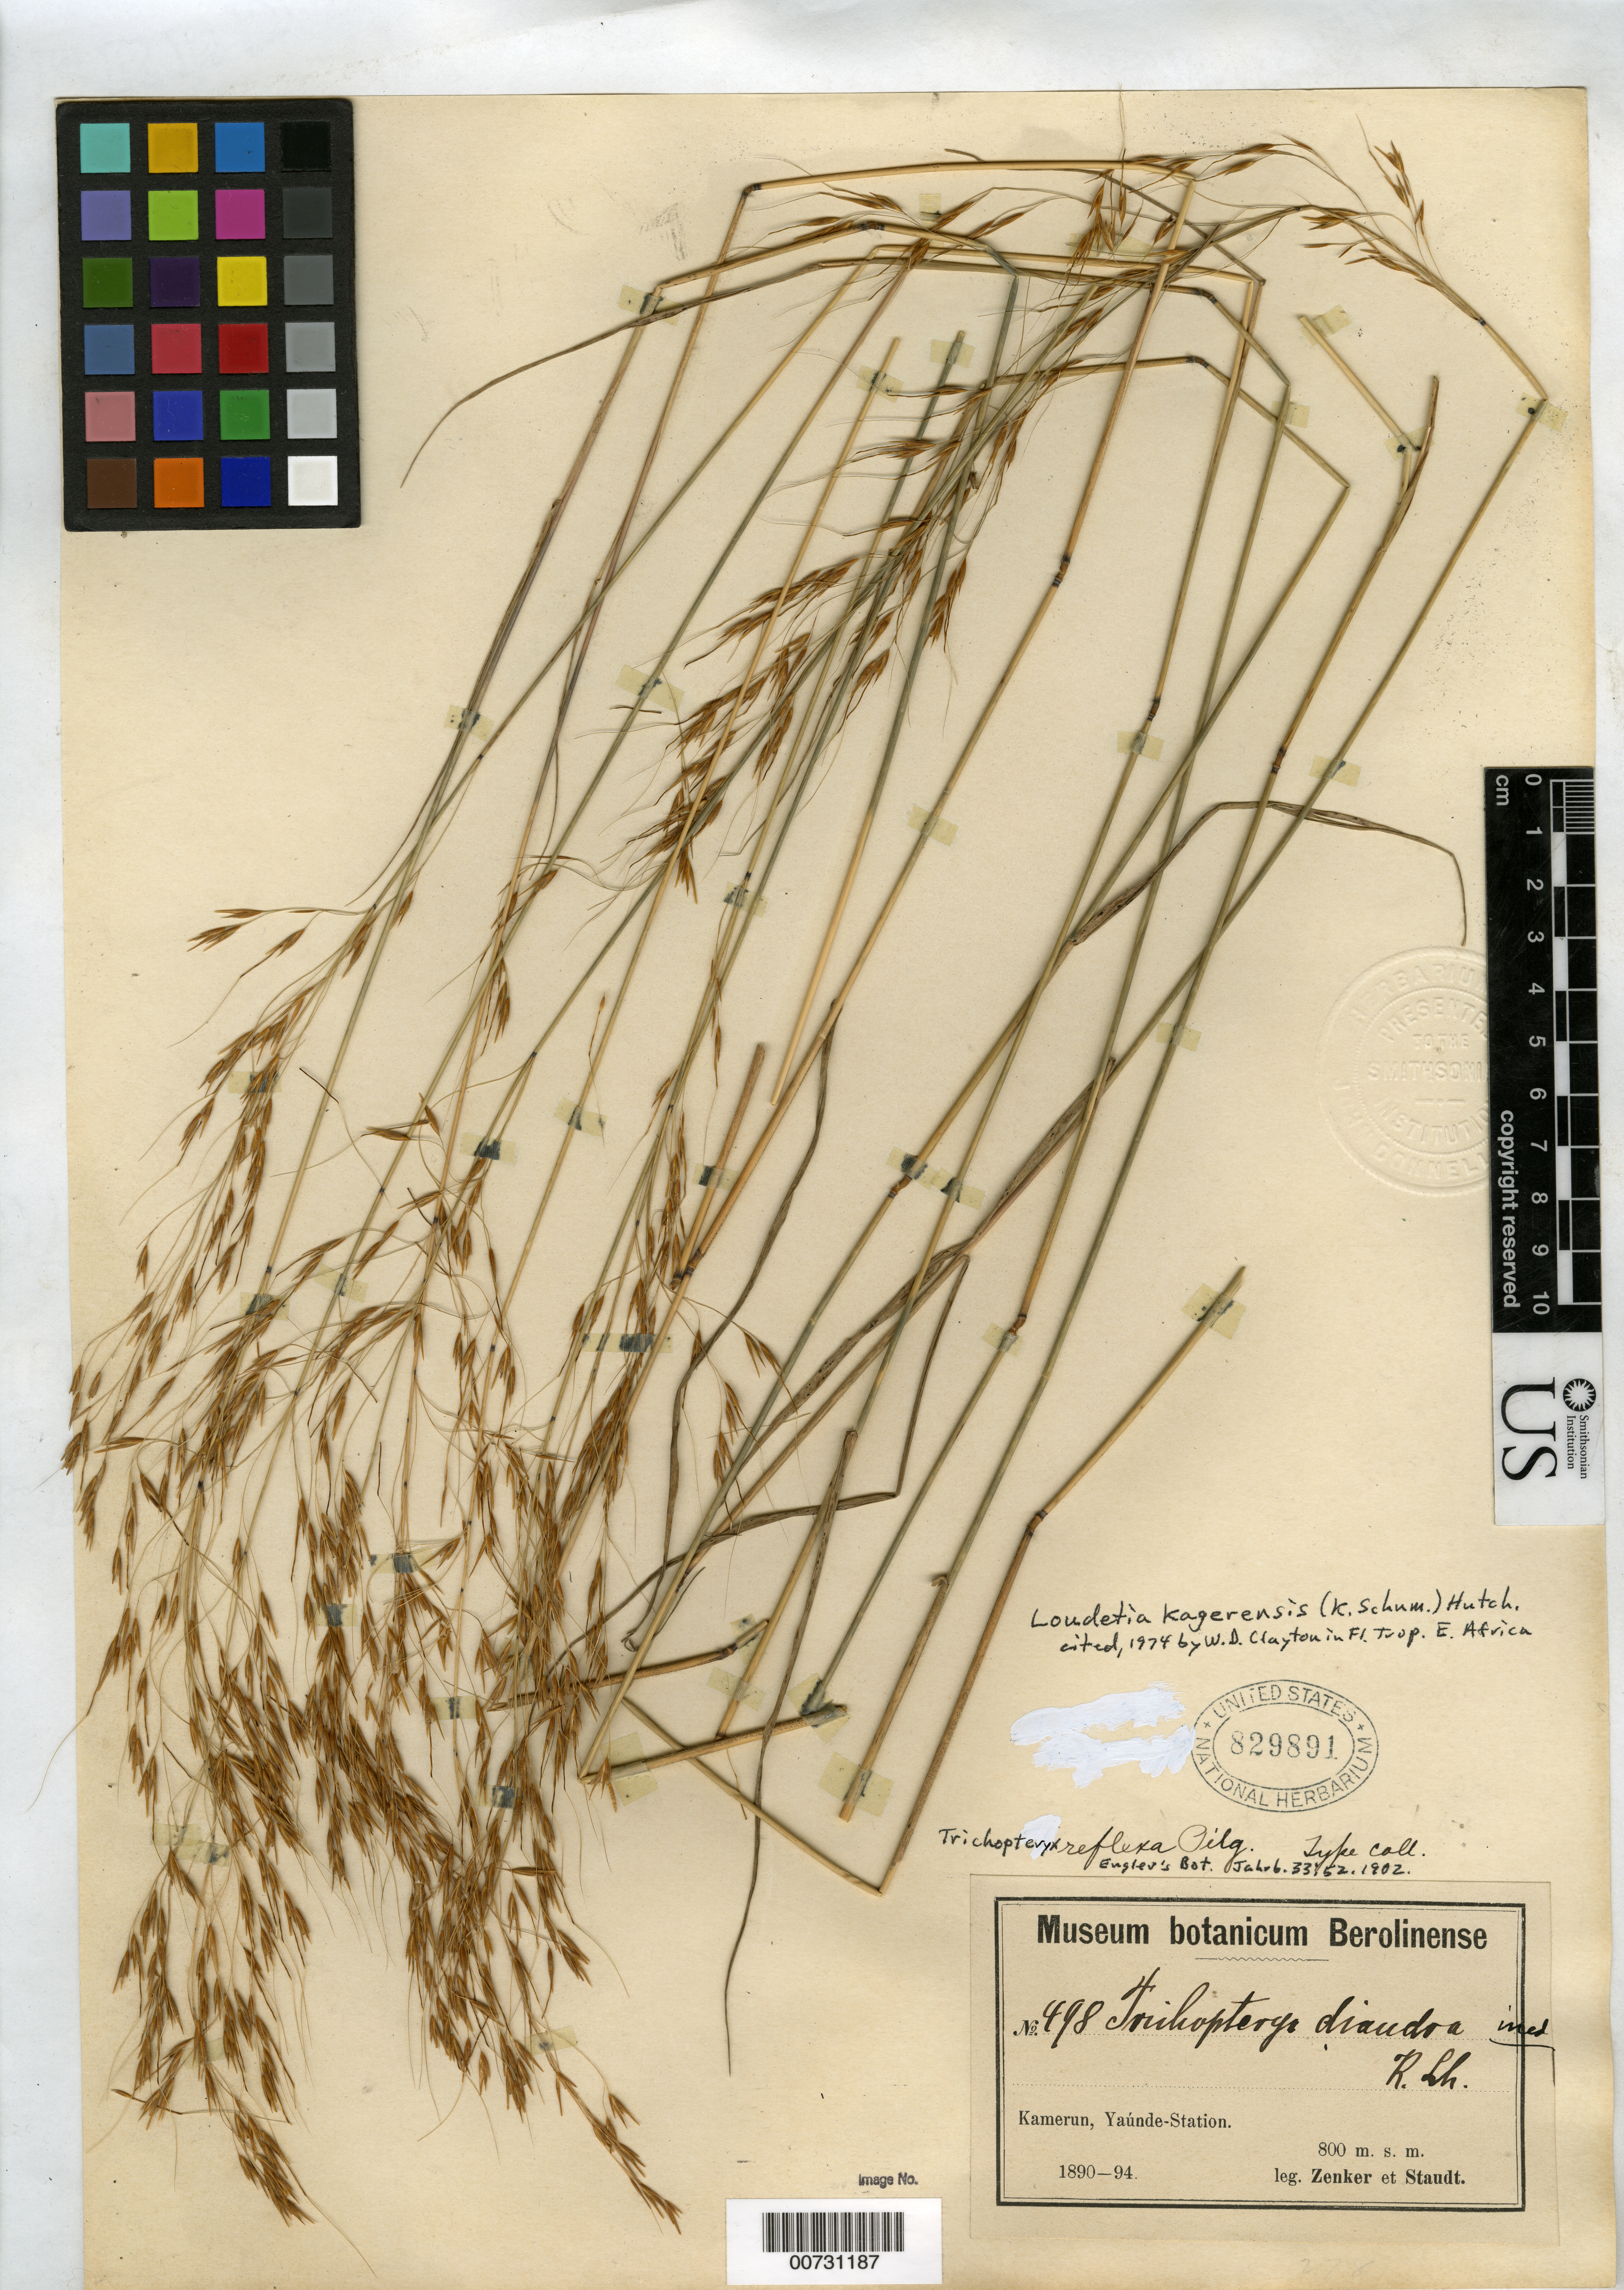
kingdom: Plantae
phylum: Tracheophyta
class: Liliopsida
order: Poales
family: Poaceae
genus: Trichopteryx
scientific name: Trichopteryx reflexa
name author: Pilg.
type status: Isosyntype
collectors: G. A. Zenker & A. Staudt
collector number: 498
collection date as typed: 1890 to 1894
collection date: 1890/1894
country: Cameroon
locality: Kamerun, Yaúnde-Station. [Protologue: "Jaunde-Station, auf sonnigem Grasfeld bei Messa und am Bongolloberg, 800-900 m."]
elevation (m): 800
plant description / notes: Cited 1974 by W.D. Clayton in Fl. Trop. E. Africa; Specimens with this number have various label data.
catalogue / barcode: US 829891